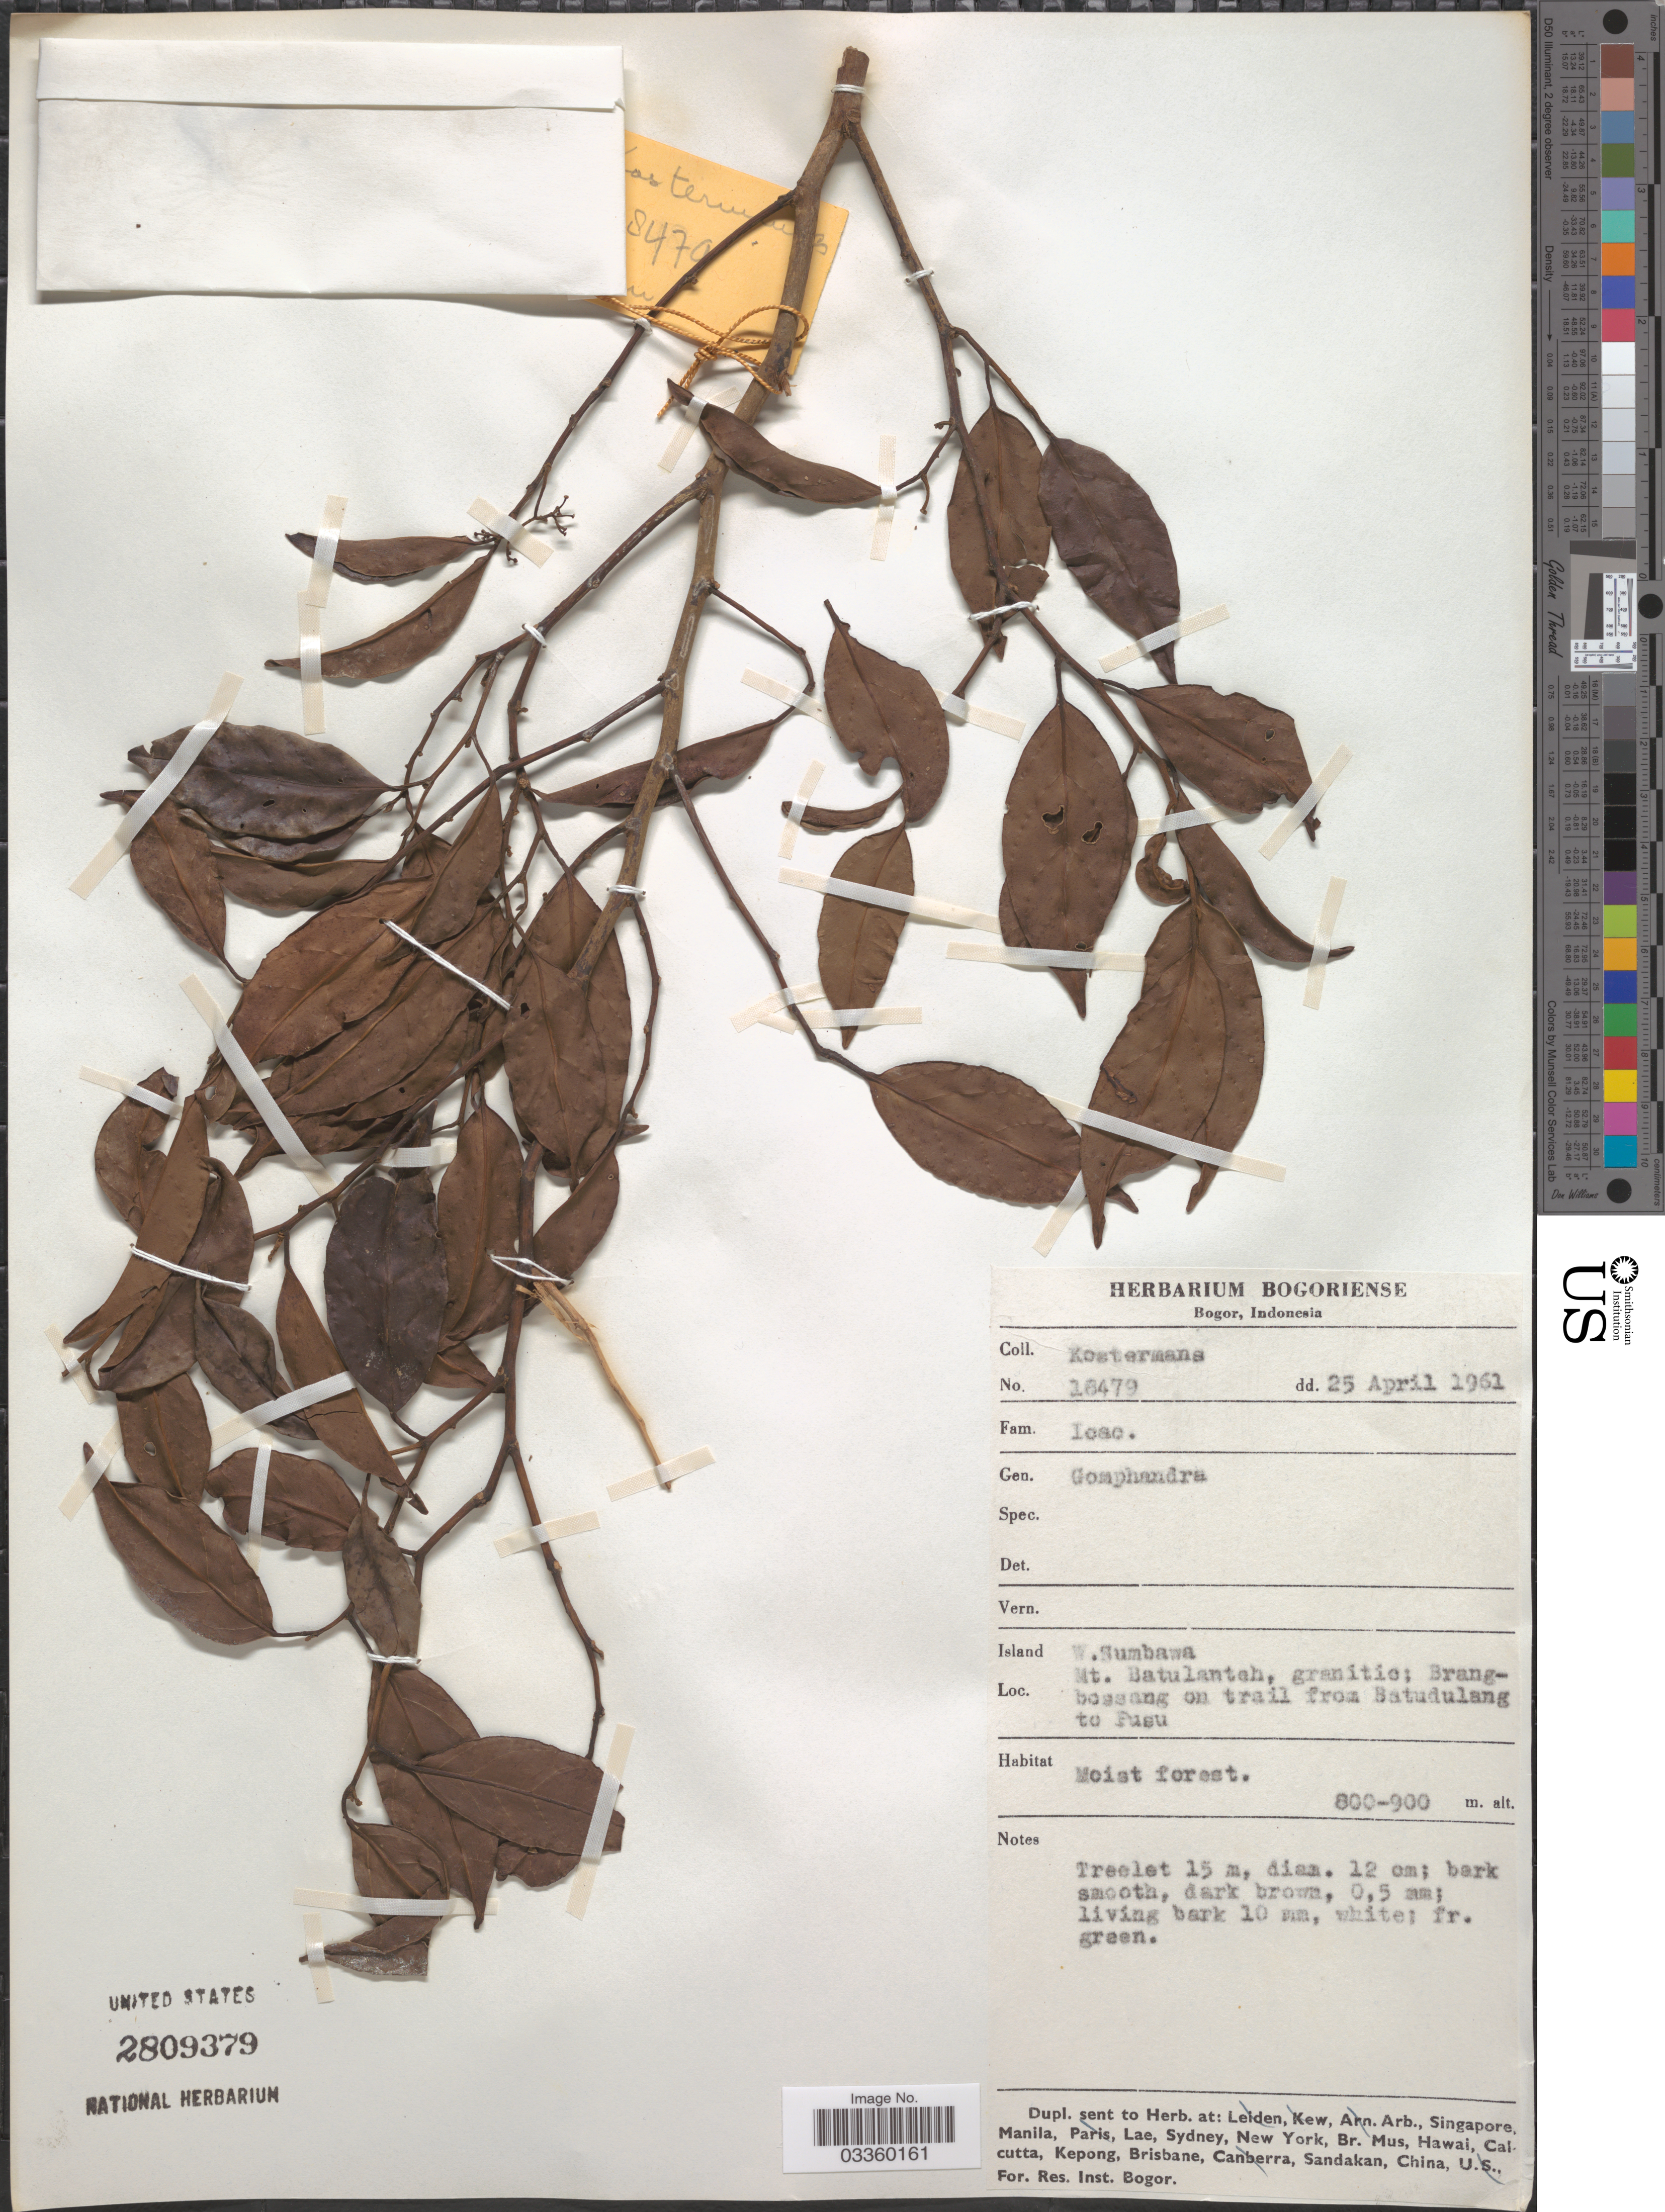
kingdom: Plantae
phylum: Tracheophyta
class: Magnoliopsida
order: Cardiopteridales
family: Stemonuraceae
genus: Gomphandra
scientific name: Gomphandra sp.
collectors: Kostermans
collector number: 16479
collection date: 1961-04-25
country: Indonesia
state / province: Nusa Tenggara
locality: Island W. Sumbawa. Mt. Batulantah, granitic; Brang-bossang on trail from Batudulang to Pusu.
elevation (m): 800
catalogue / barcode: US 2809379